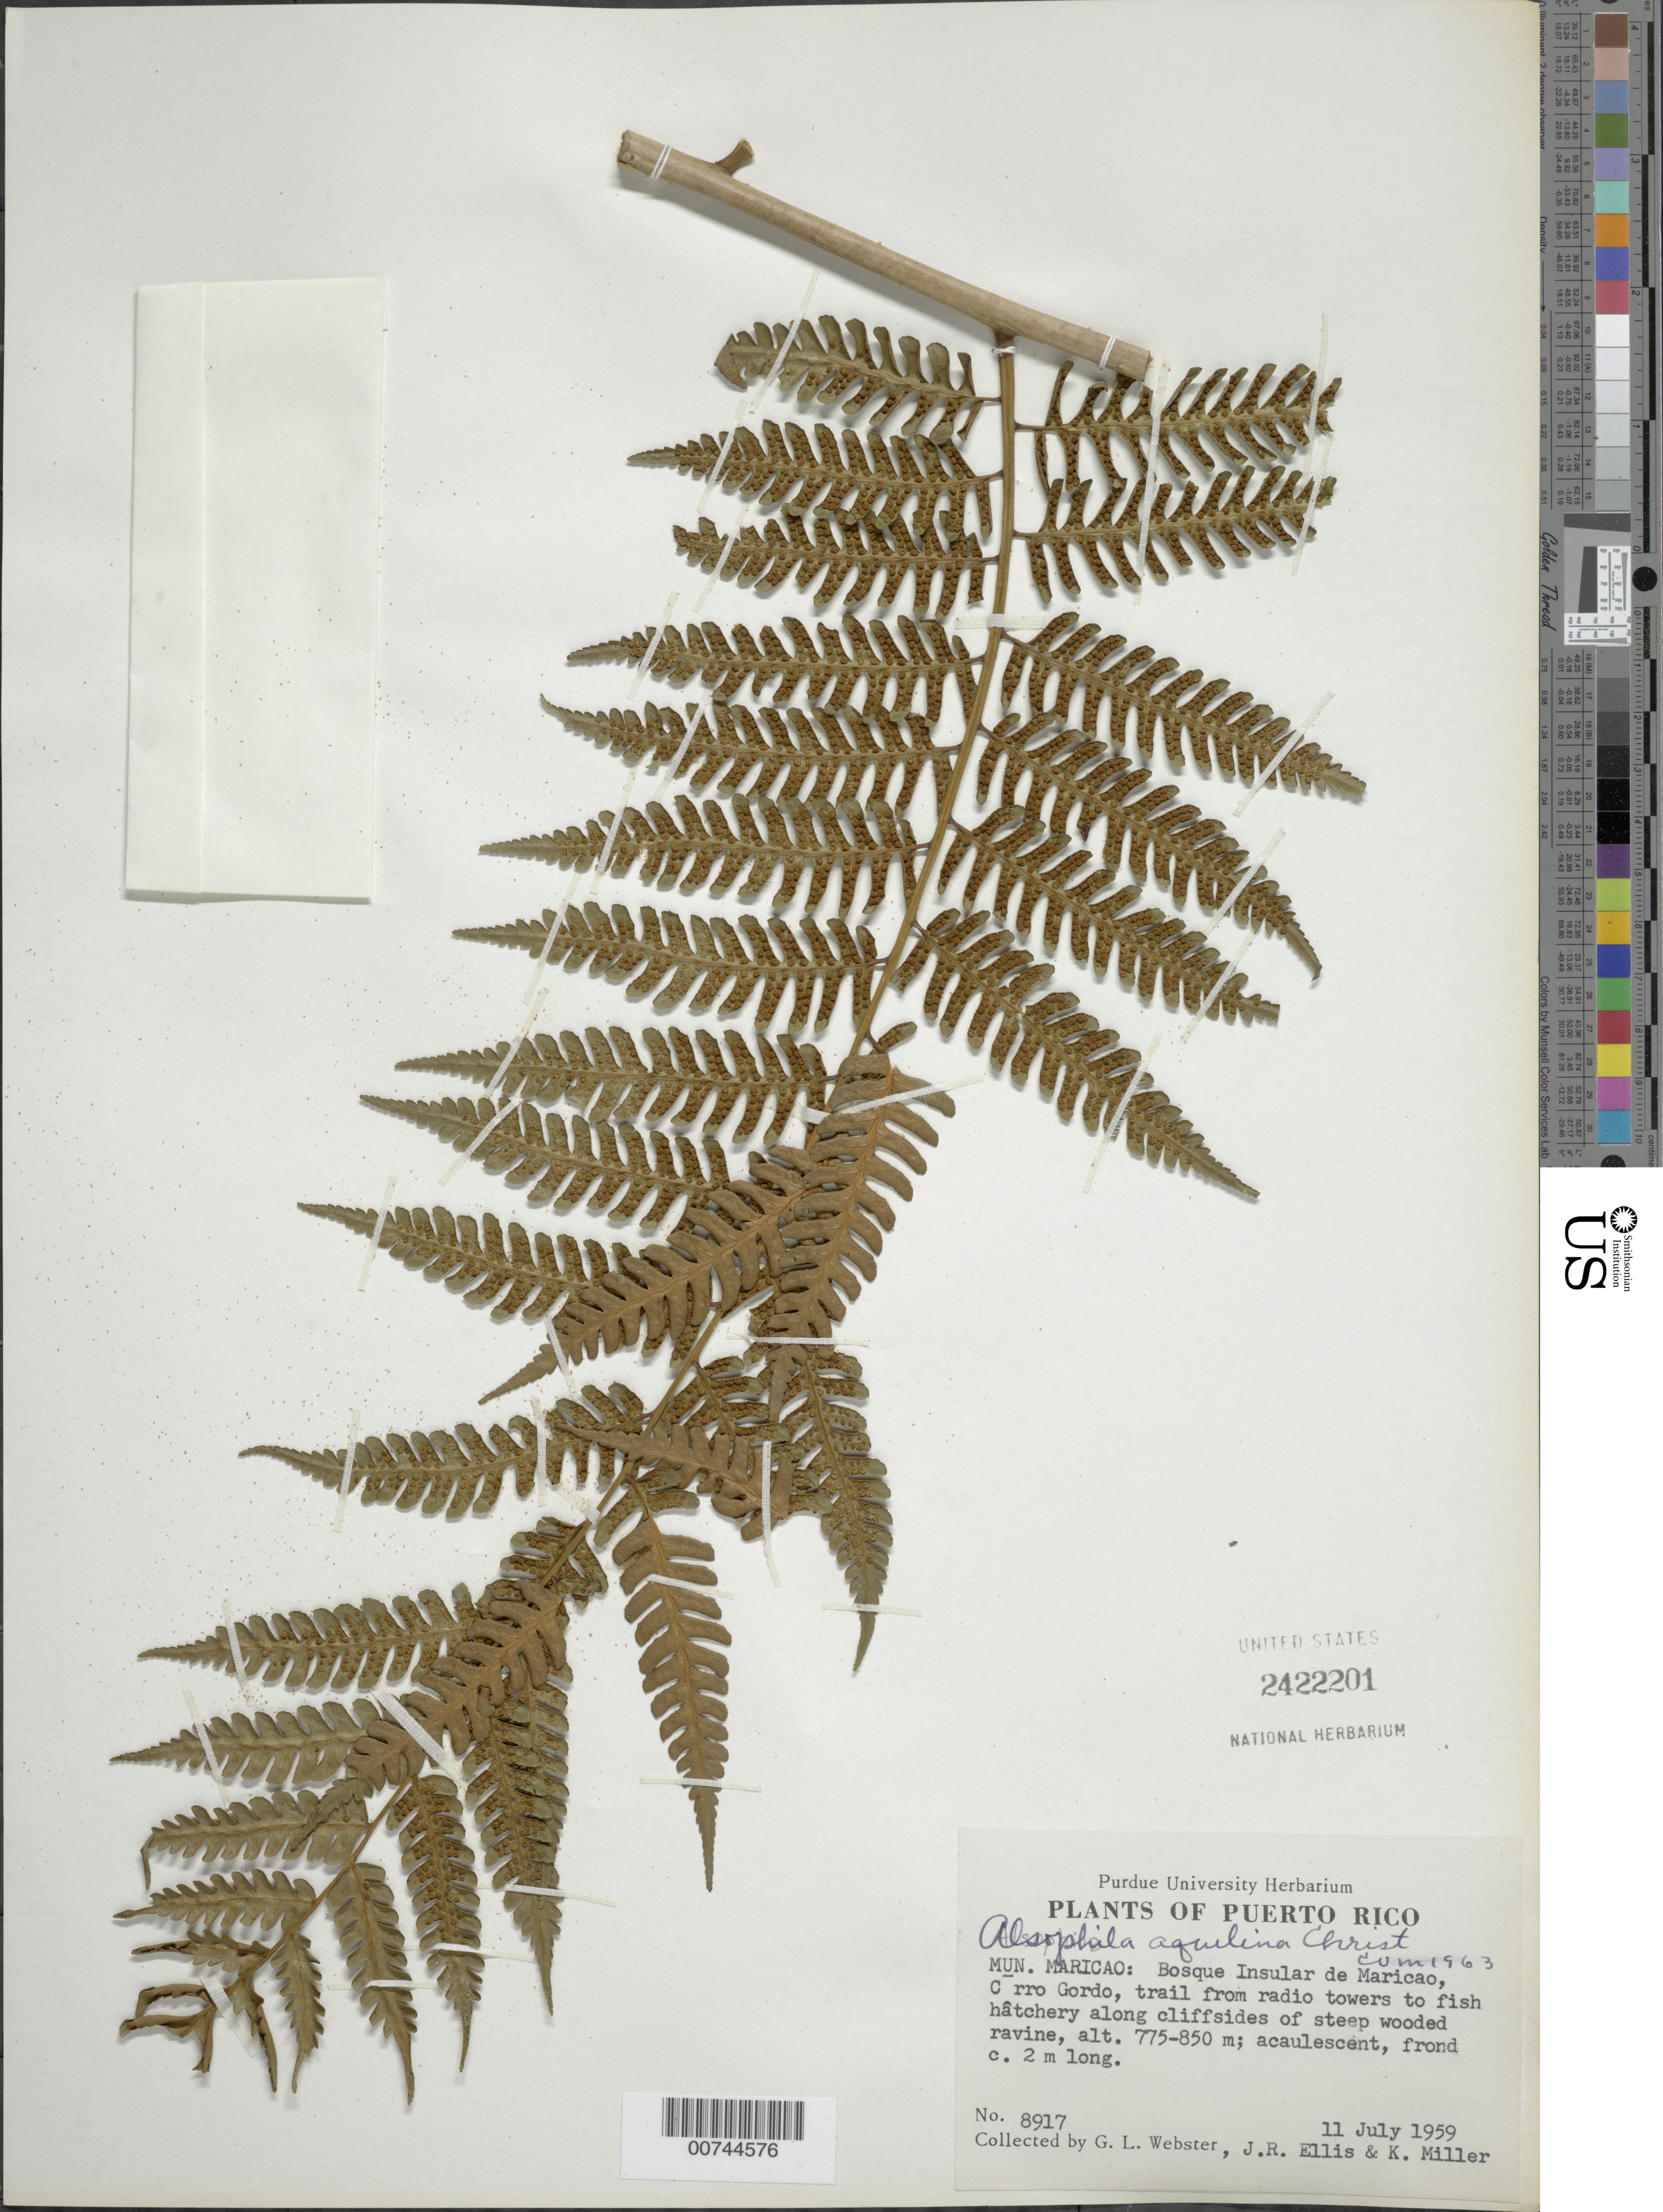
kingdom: Plantae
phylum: Tracheophyta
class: Polypodiopsida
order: Cyatheales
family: Cyatheaceae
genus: Cyathea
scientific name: Cyathea parvula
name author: (Jenman) Domin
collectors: G. L. Webster, J. R. Ellis & K. Miller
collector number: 8917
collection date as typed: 11 Jul 1959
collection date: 1959-07-11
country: Puerto Rico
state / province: Maricao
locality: Bosque Insular de Maricao, Cerro Gordo, trail from radio towers to fish hatchery along cliffsides of steep wooded ravine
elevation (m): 775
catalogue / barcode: US 2422201